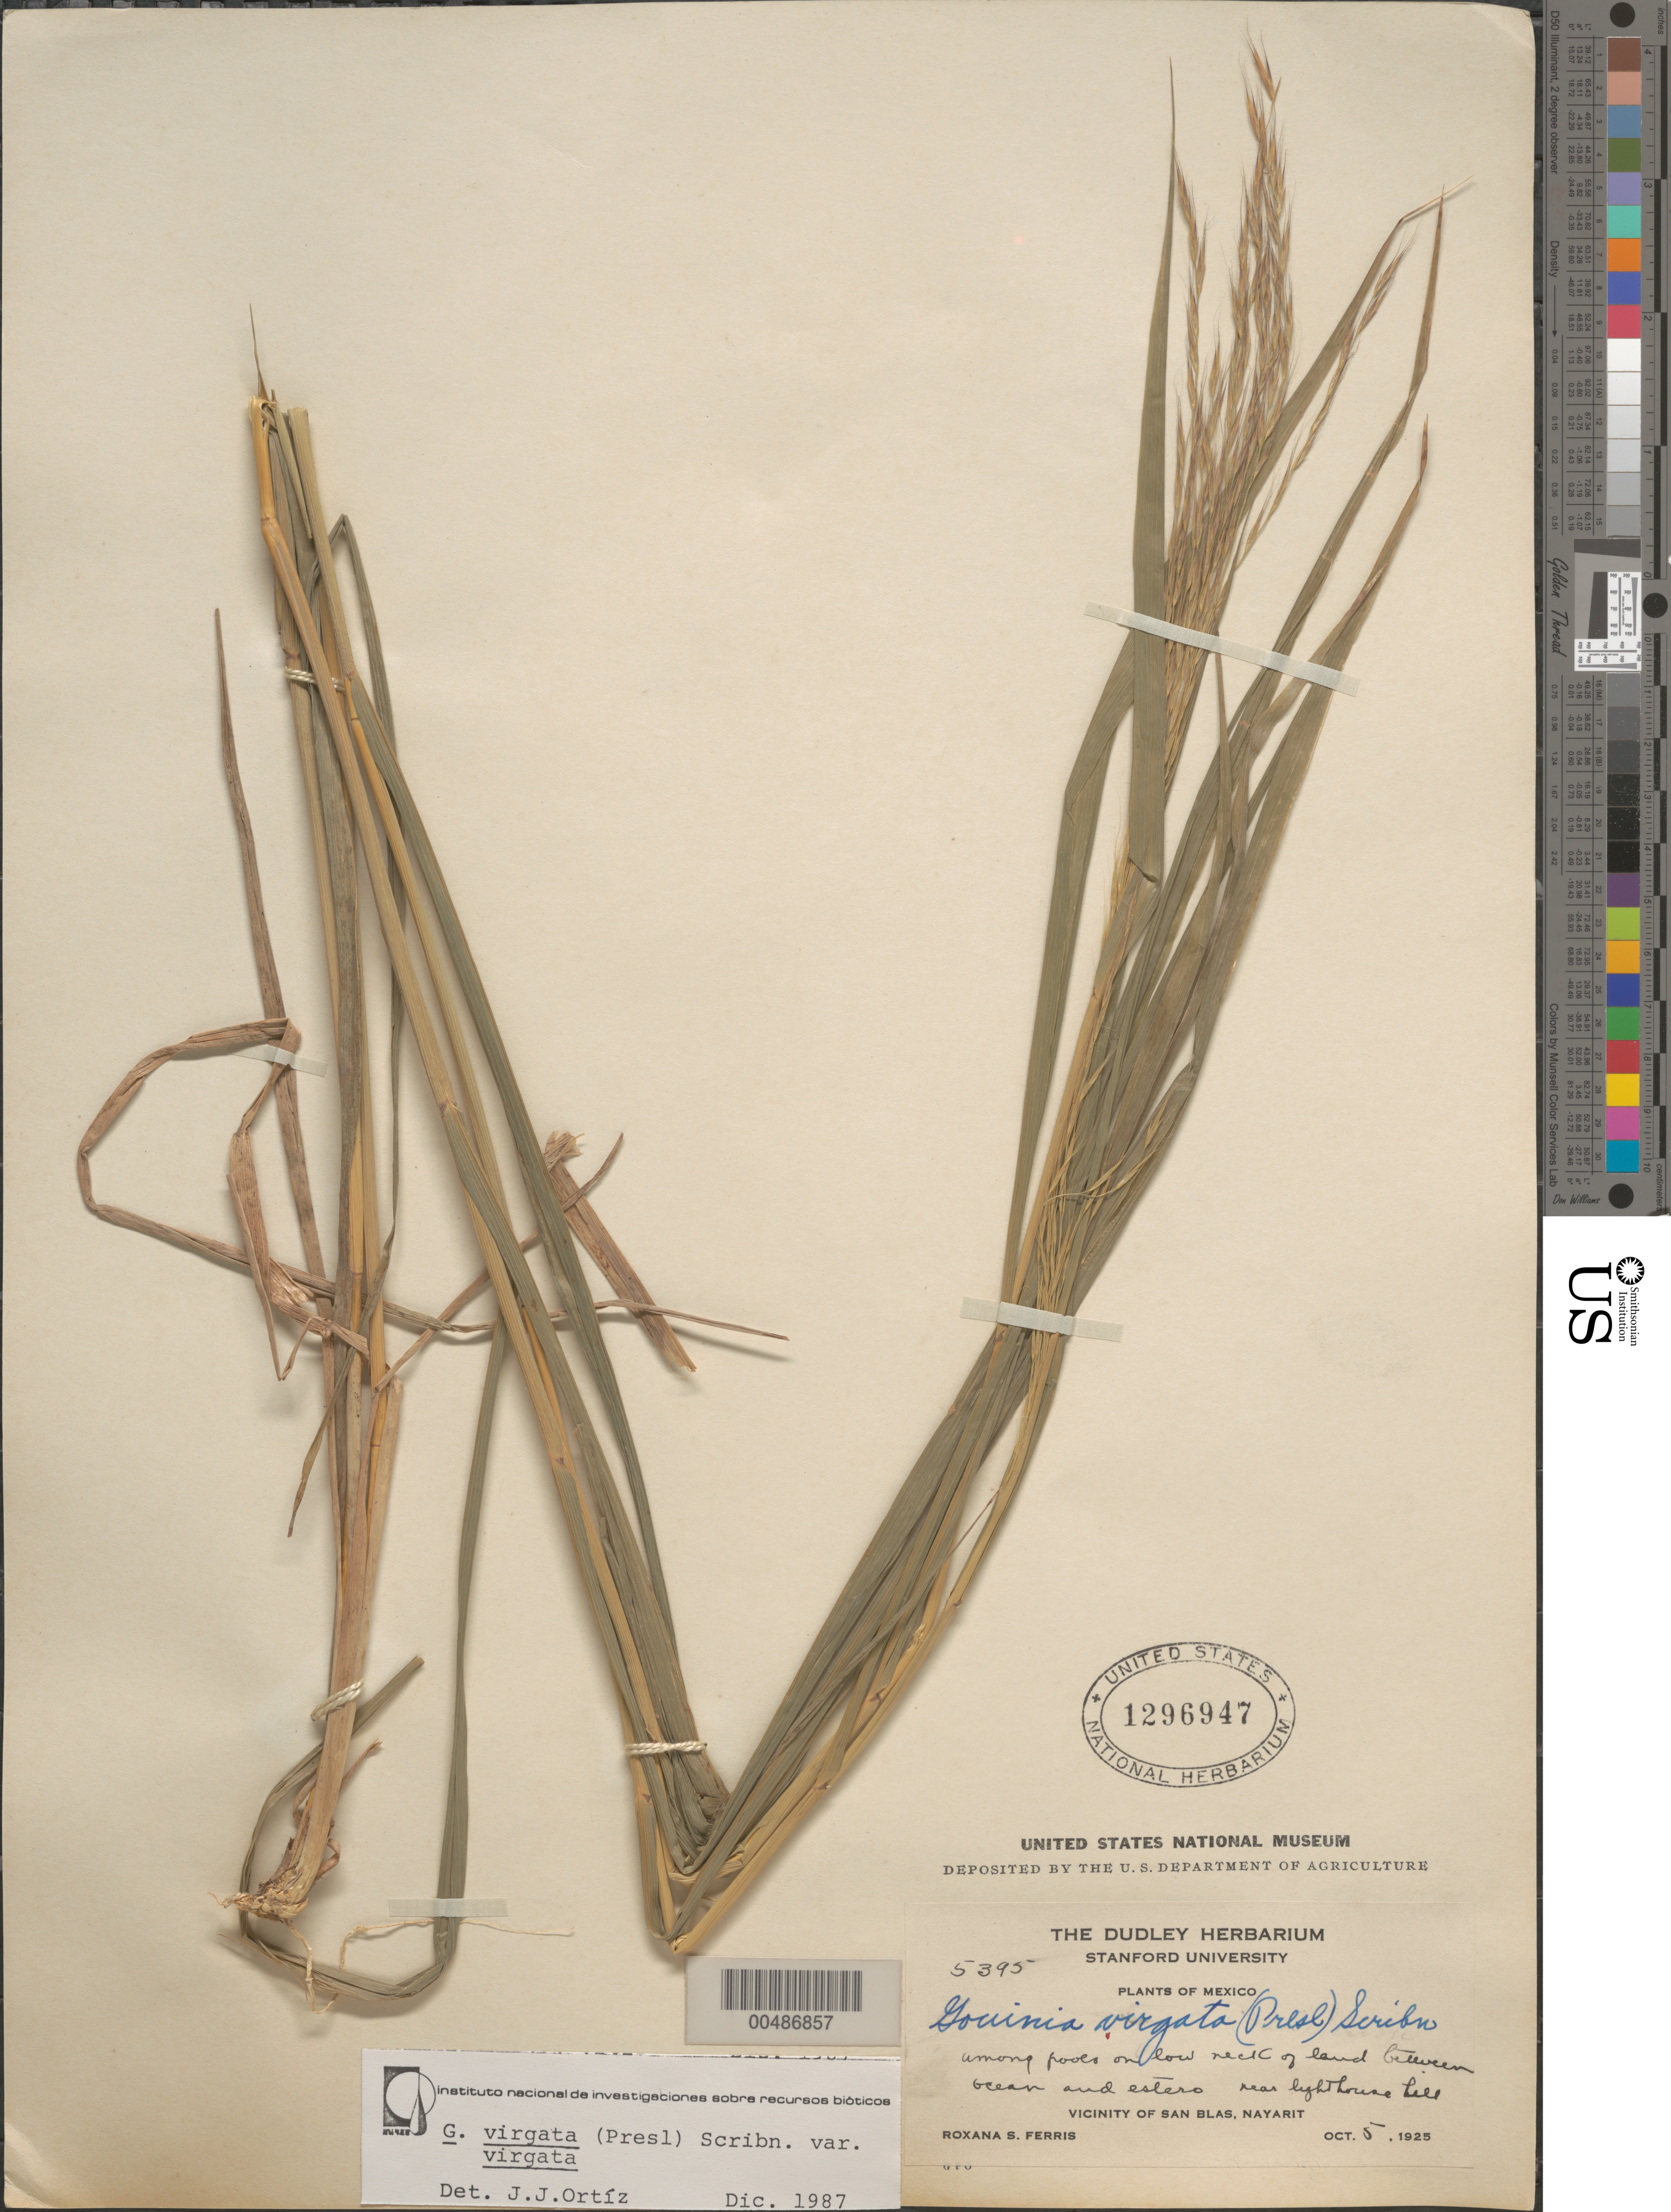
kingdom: Plantae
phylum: Tracheophyta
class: Liliopsida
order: Poales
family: Poaceae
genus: Gouinia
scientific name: Gouinia virgata var. virgata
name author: (J. Presl) Scribn.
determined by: Ort¡z, J. J.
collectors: R. S. Ferris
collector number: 5395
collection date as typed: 5 Oct 1925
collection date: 1925-10-05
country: Mexico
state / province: Nayarit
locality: vicinity of San Blas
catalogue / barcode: US 1296947